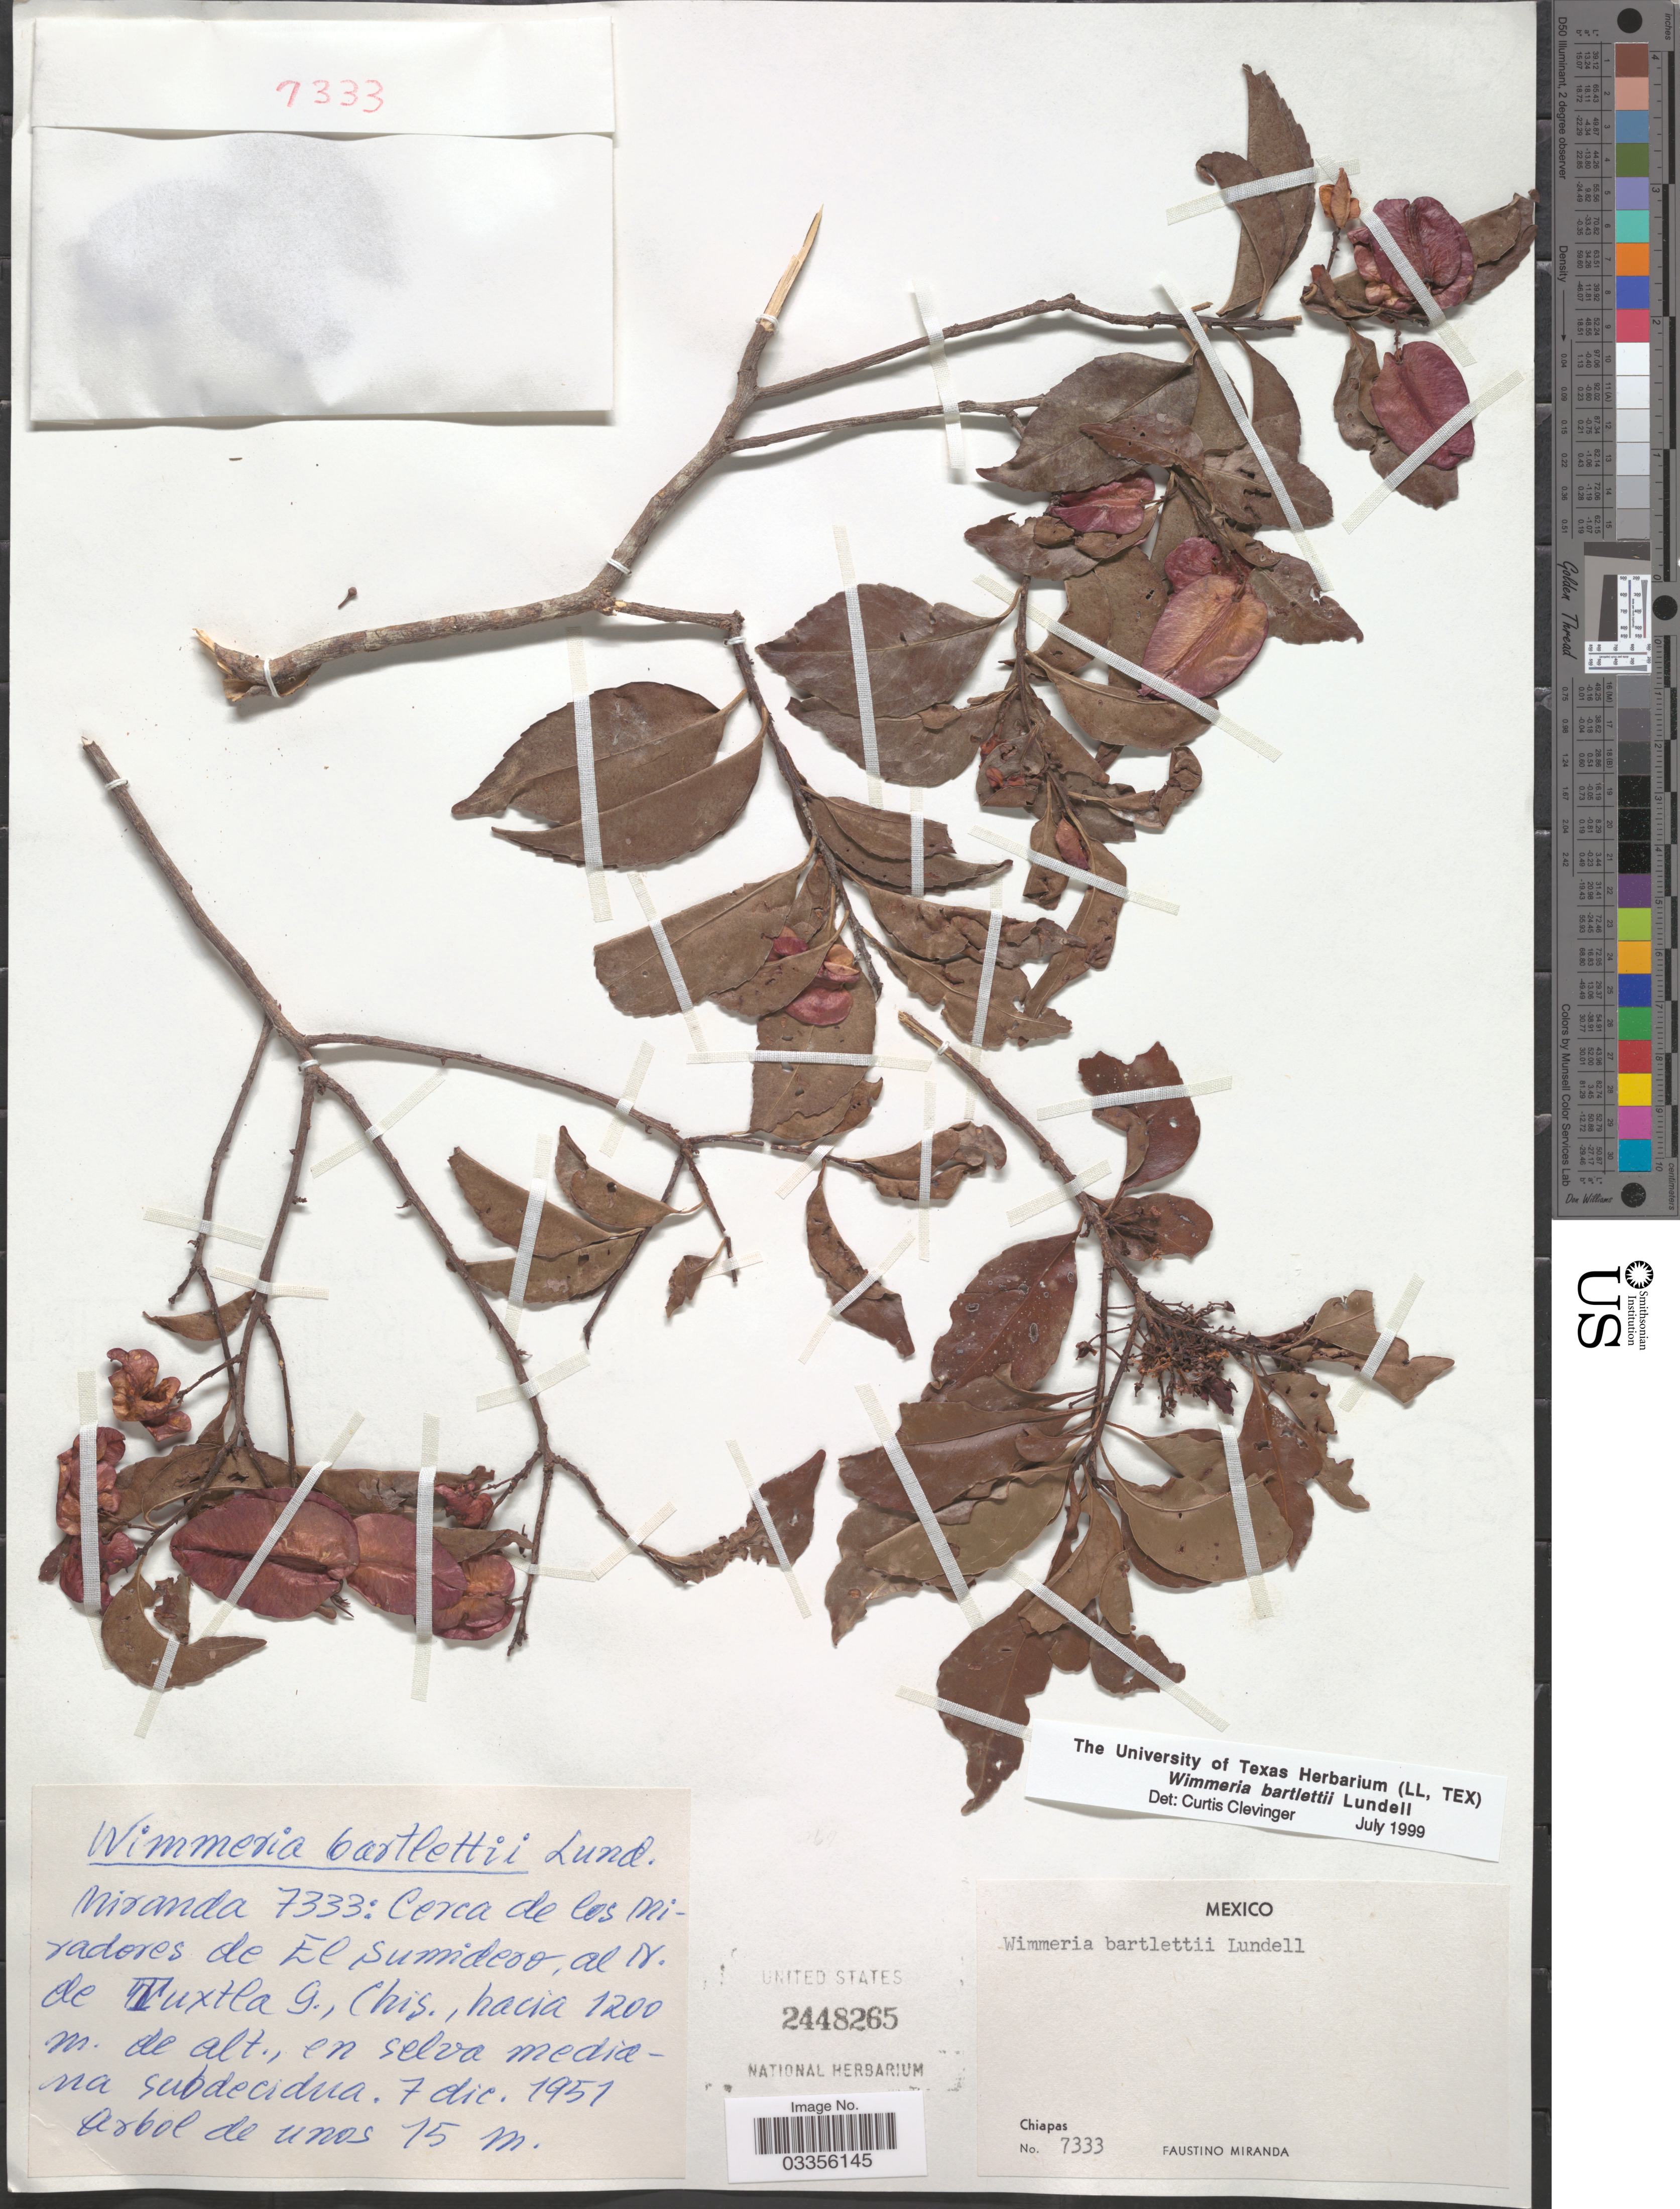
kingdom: Plantae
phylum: Tracheophyta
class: Magnoliopsida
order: Celastrales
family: Celastraceae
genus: Wimmeria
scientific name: Wimmeria bartlettii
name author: Lundell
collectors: F. Miranda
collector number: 7333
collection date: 1951-12-07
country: Mexico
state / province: Chiapas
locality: Cerca de los Miradores de El Sumidero, al N. de Tuxtla G.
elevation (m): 1200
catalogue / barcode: US 2448265